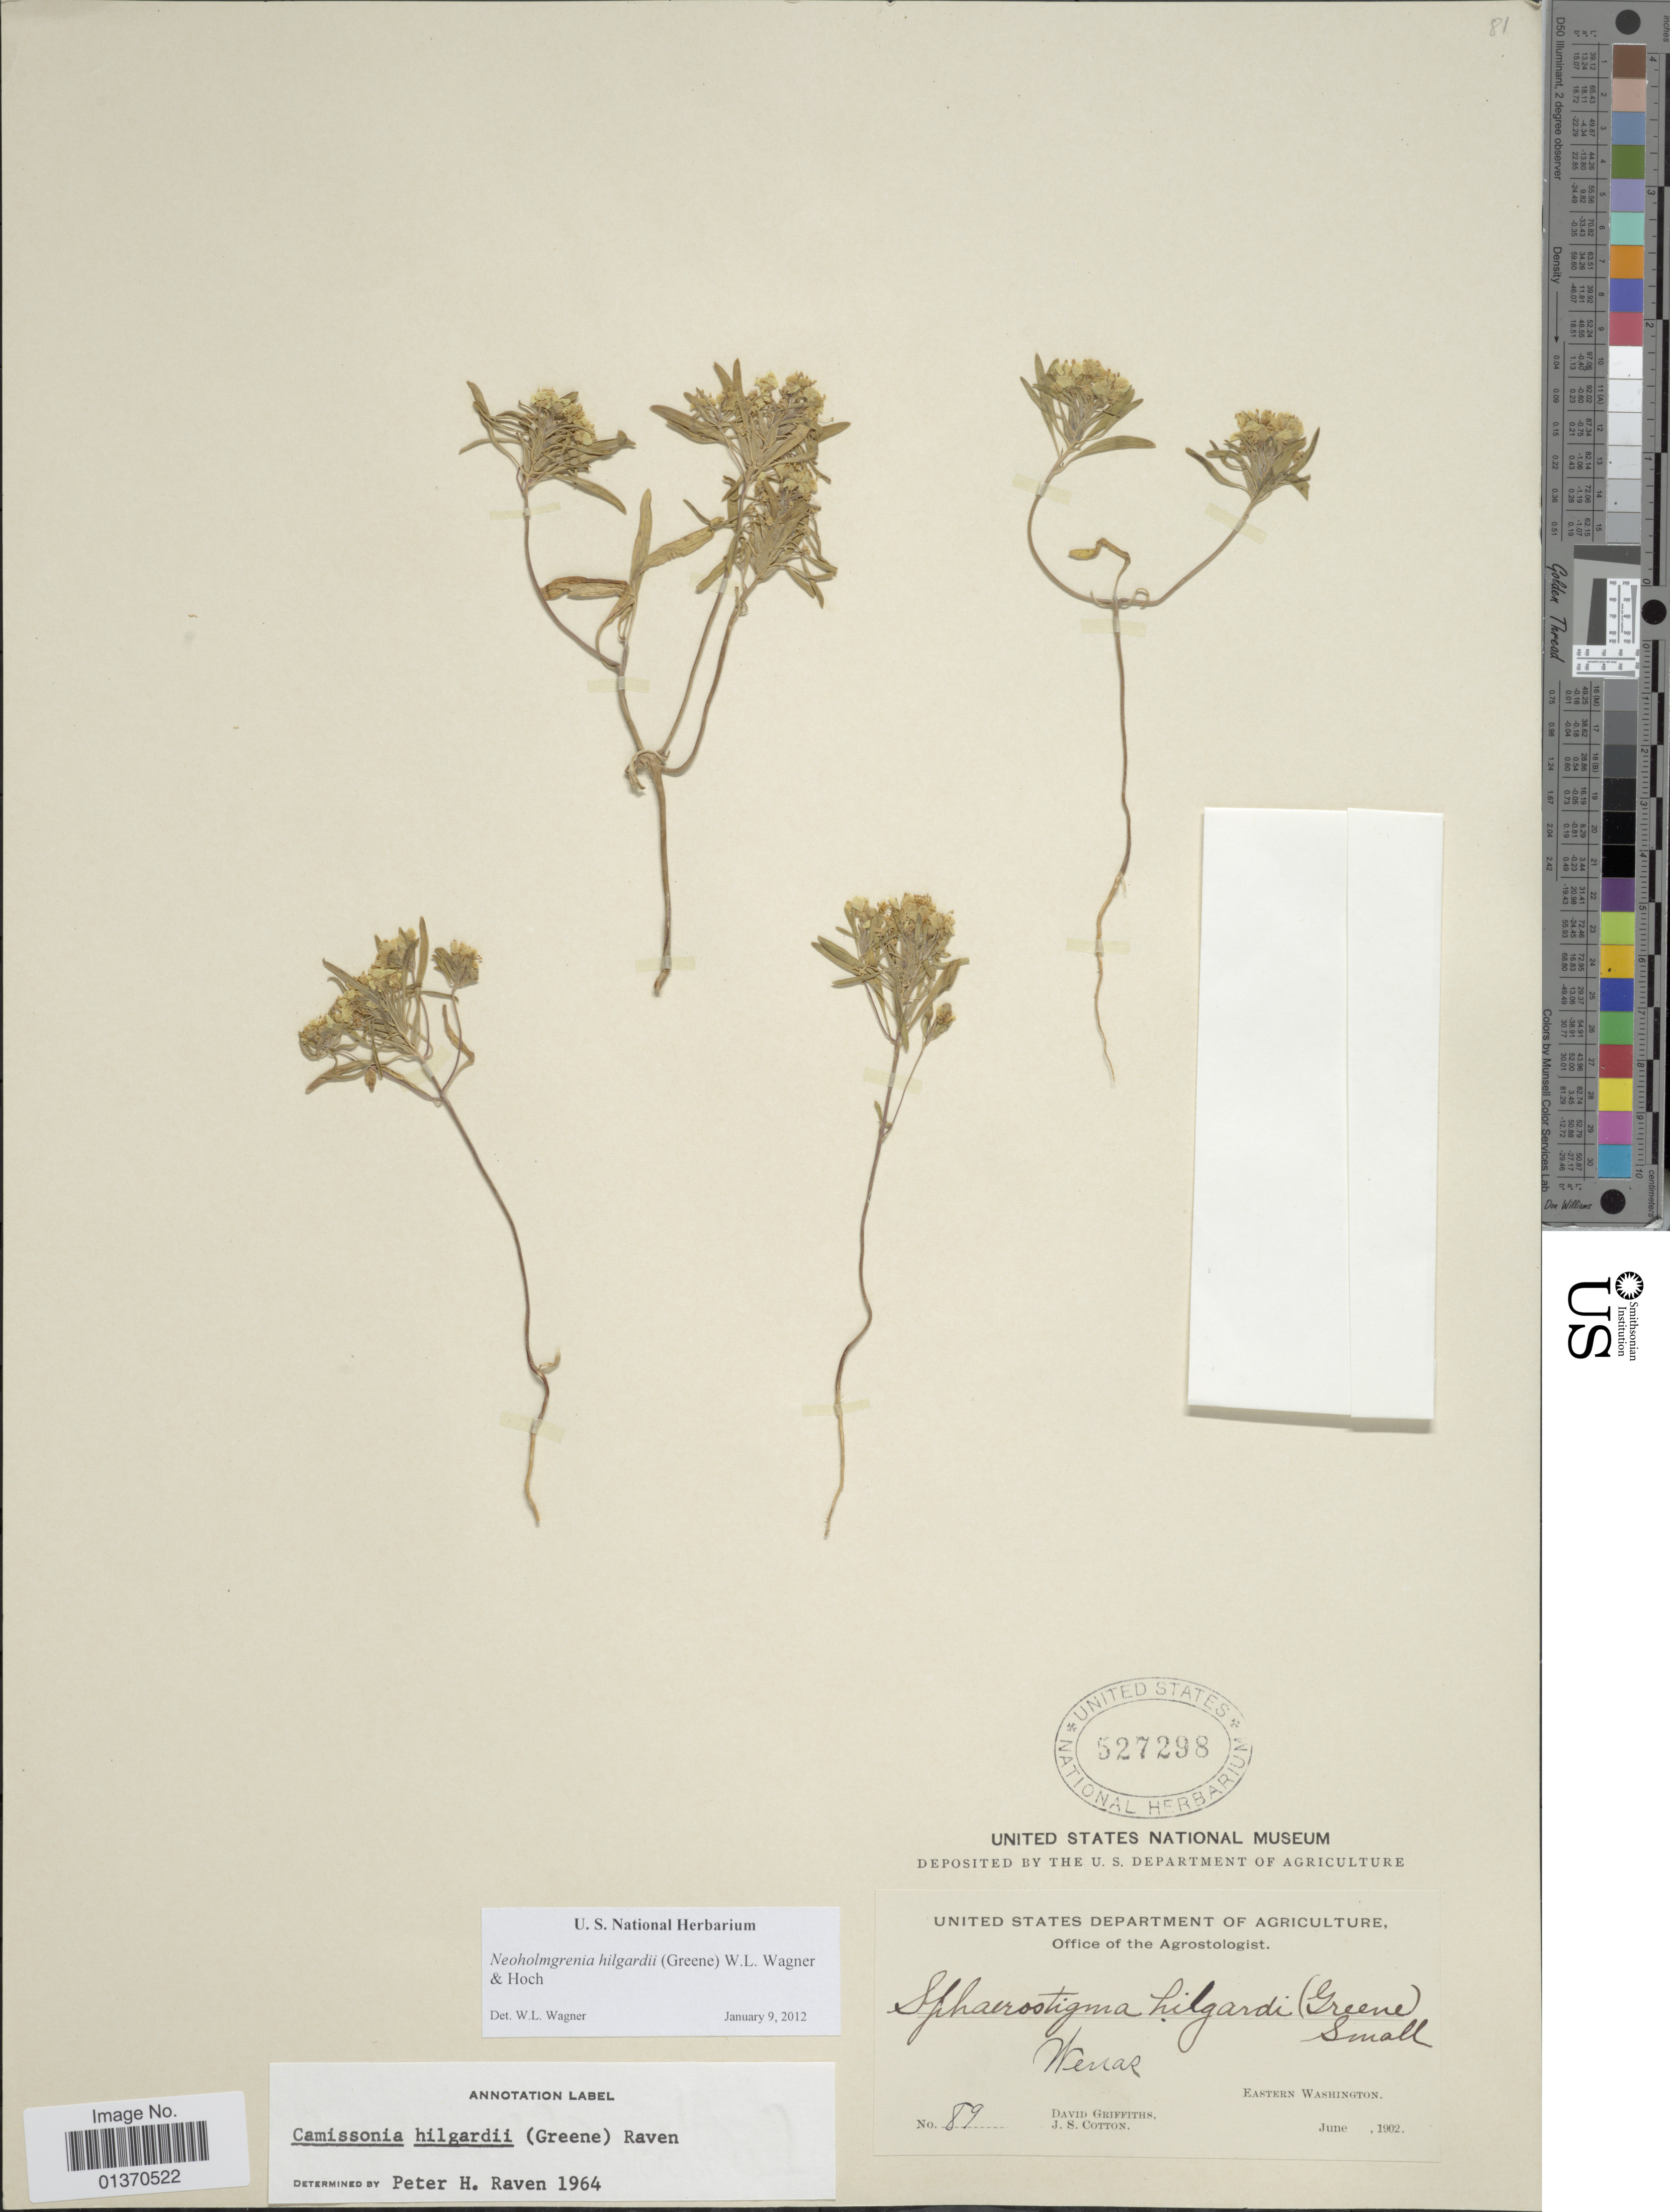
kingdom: Plantae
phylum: Tracheophyta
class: Magnoliopsida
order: Myrtales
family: Onagraceae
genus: Neoholmgrenia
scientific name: Neoholmgrenia hilgardii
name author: (Greene) W.L. Wagner & Hoch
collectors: D. Griffiths & J. S. Cotton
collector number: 89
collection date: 1902-06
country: United States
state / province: Washington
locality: Wenas, Eastern Washington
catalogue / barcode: US 527298